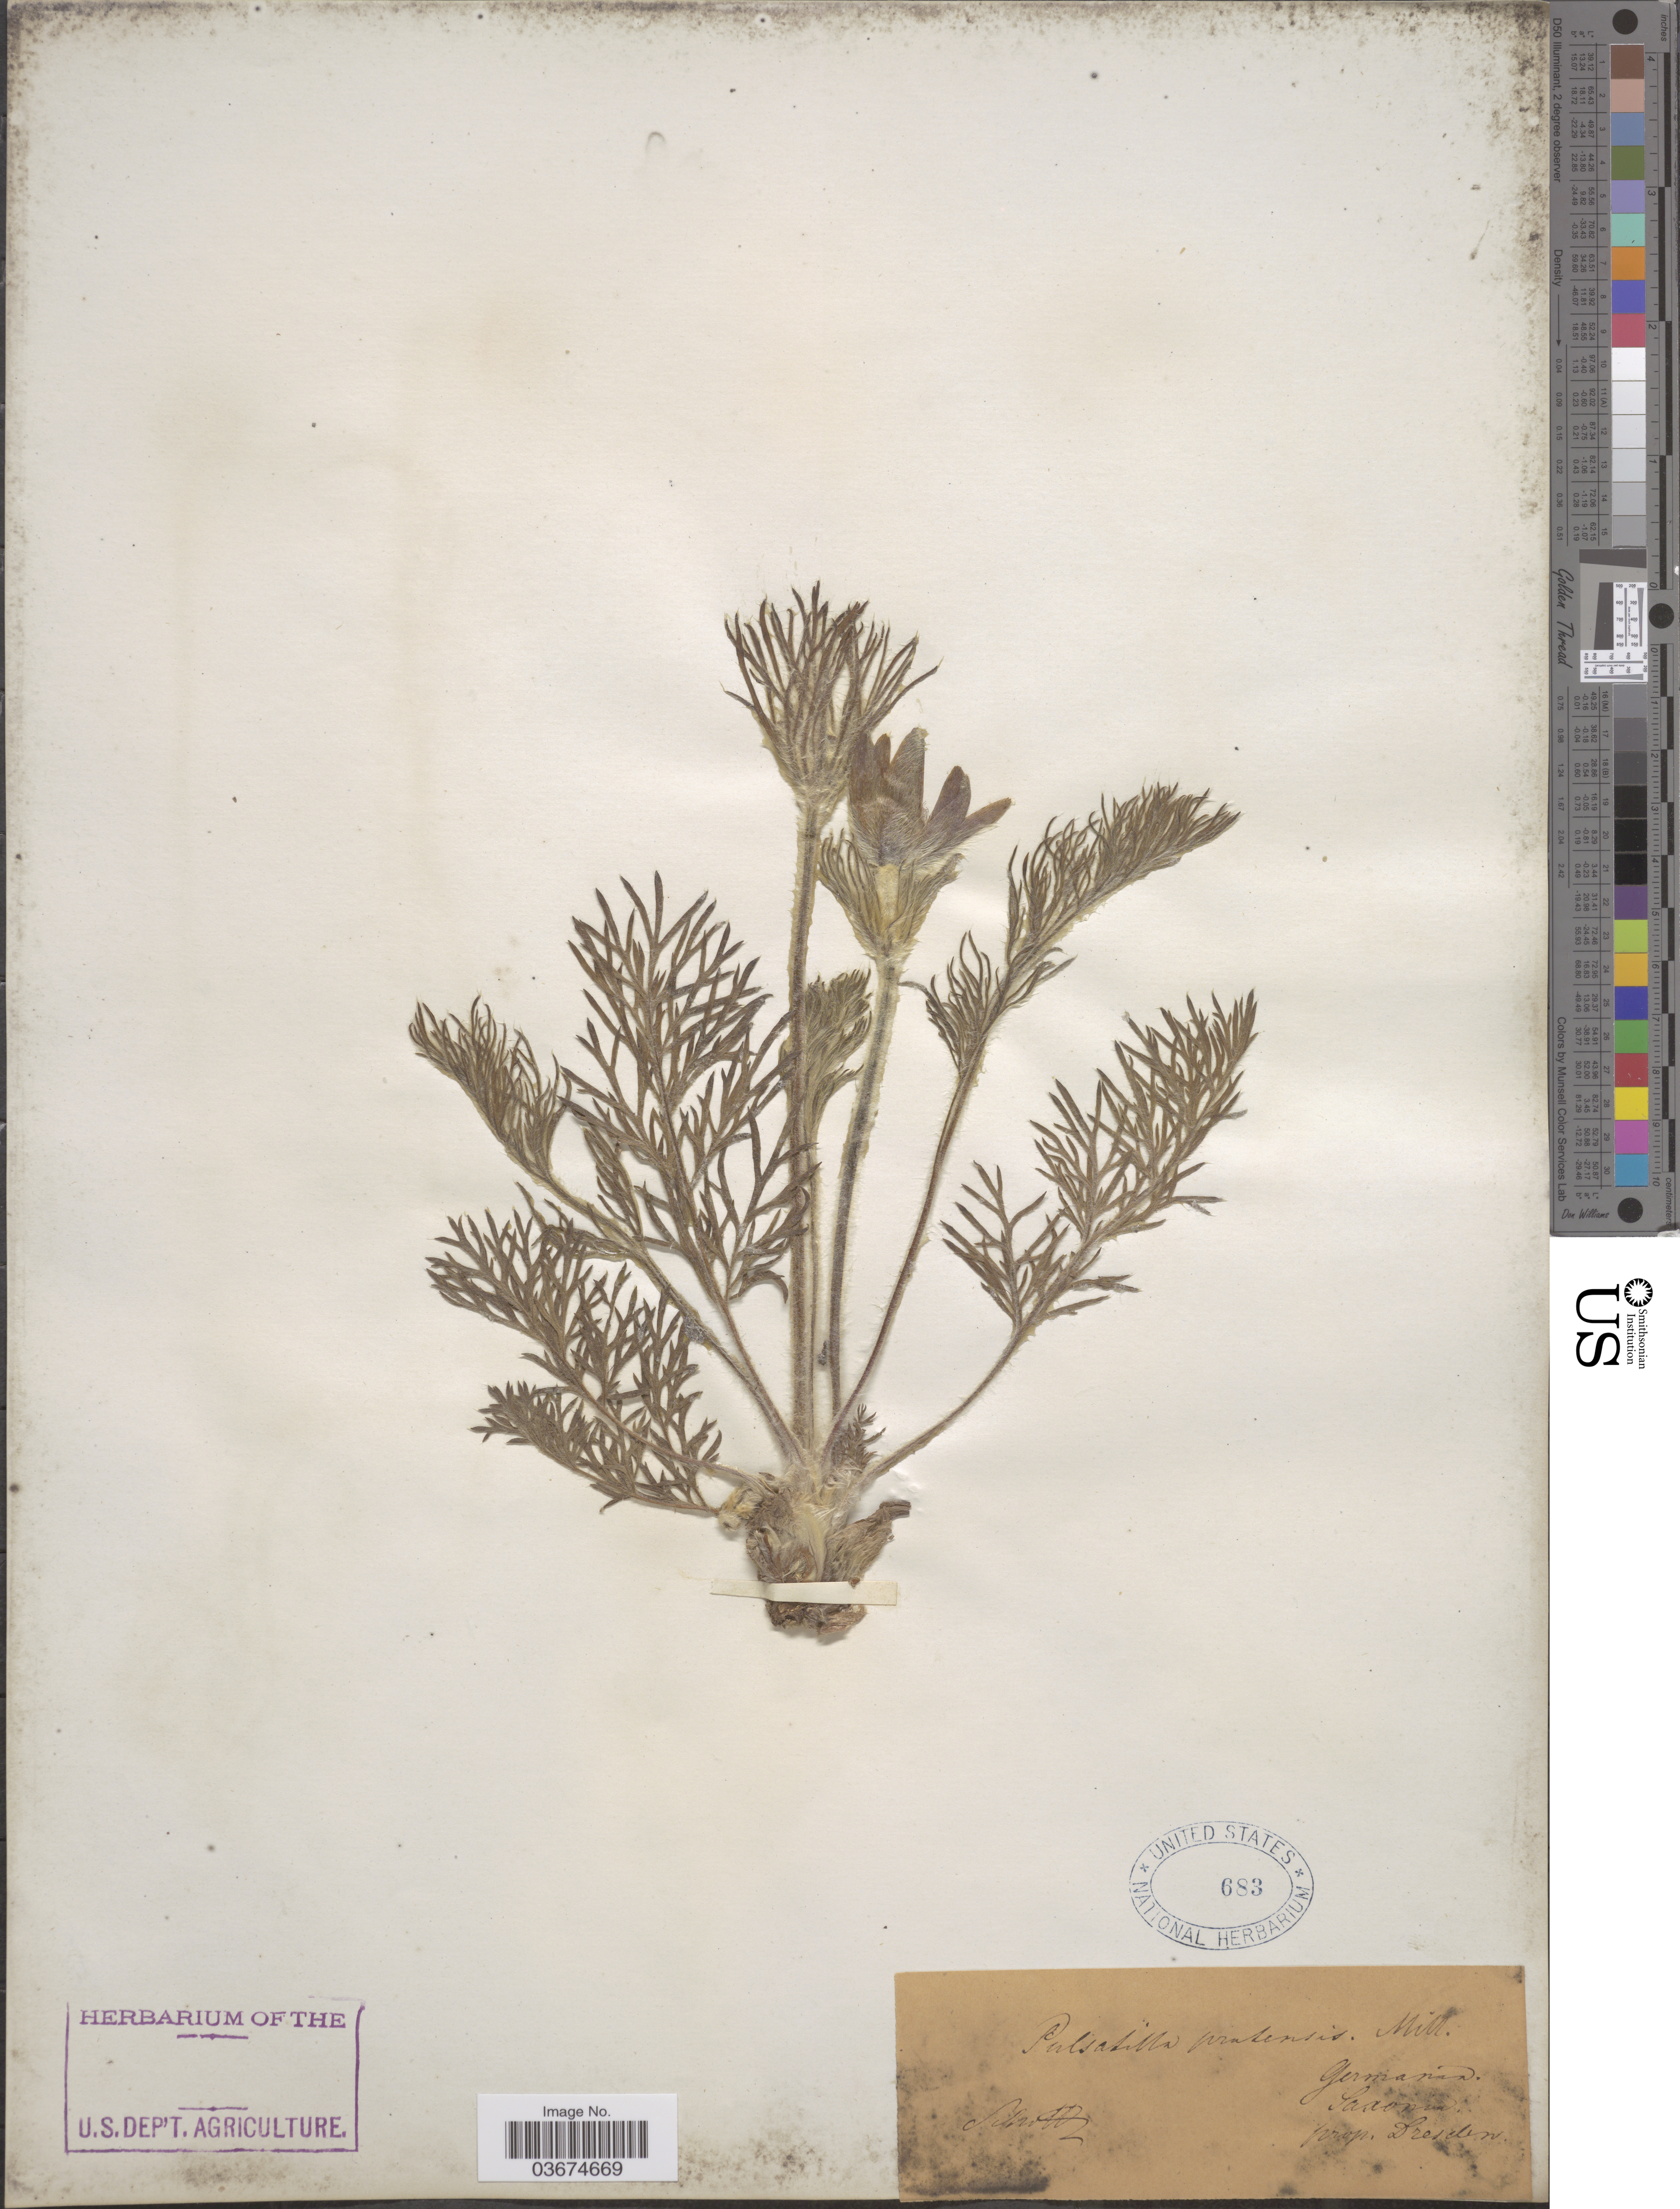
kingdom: Plantae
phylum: Tracheophyta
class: Magnoliopsida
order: Ranunculales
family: Ranunculaceae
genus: Pulsatilla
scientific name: Pulsatilla pulsatilla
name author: (L.) H. Karst.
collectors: -. Schottz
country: Germany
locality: Saxonia. prop. Dresden.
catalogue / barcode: US 683